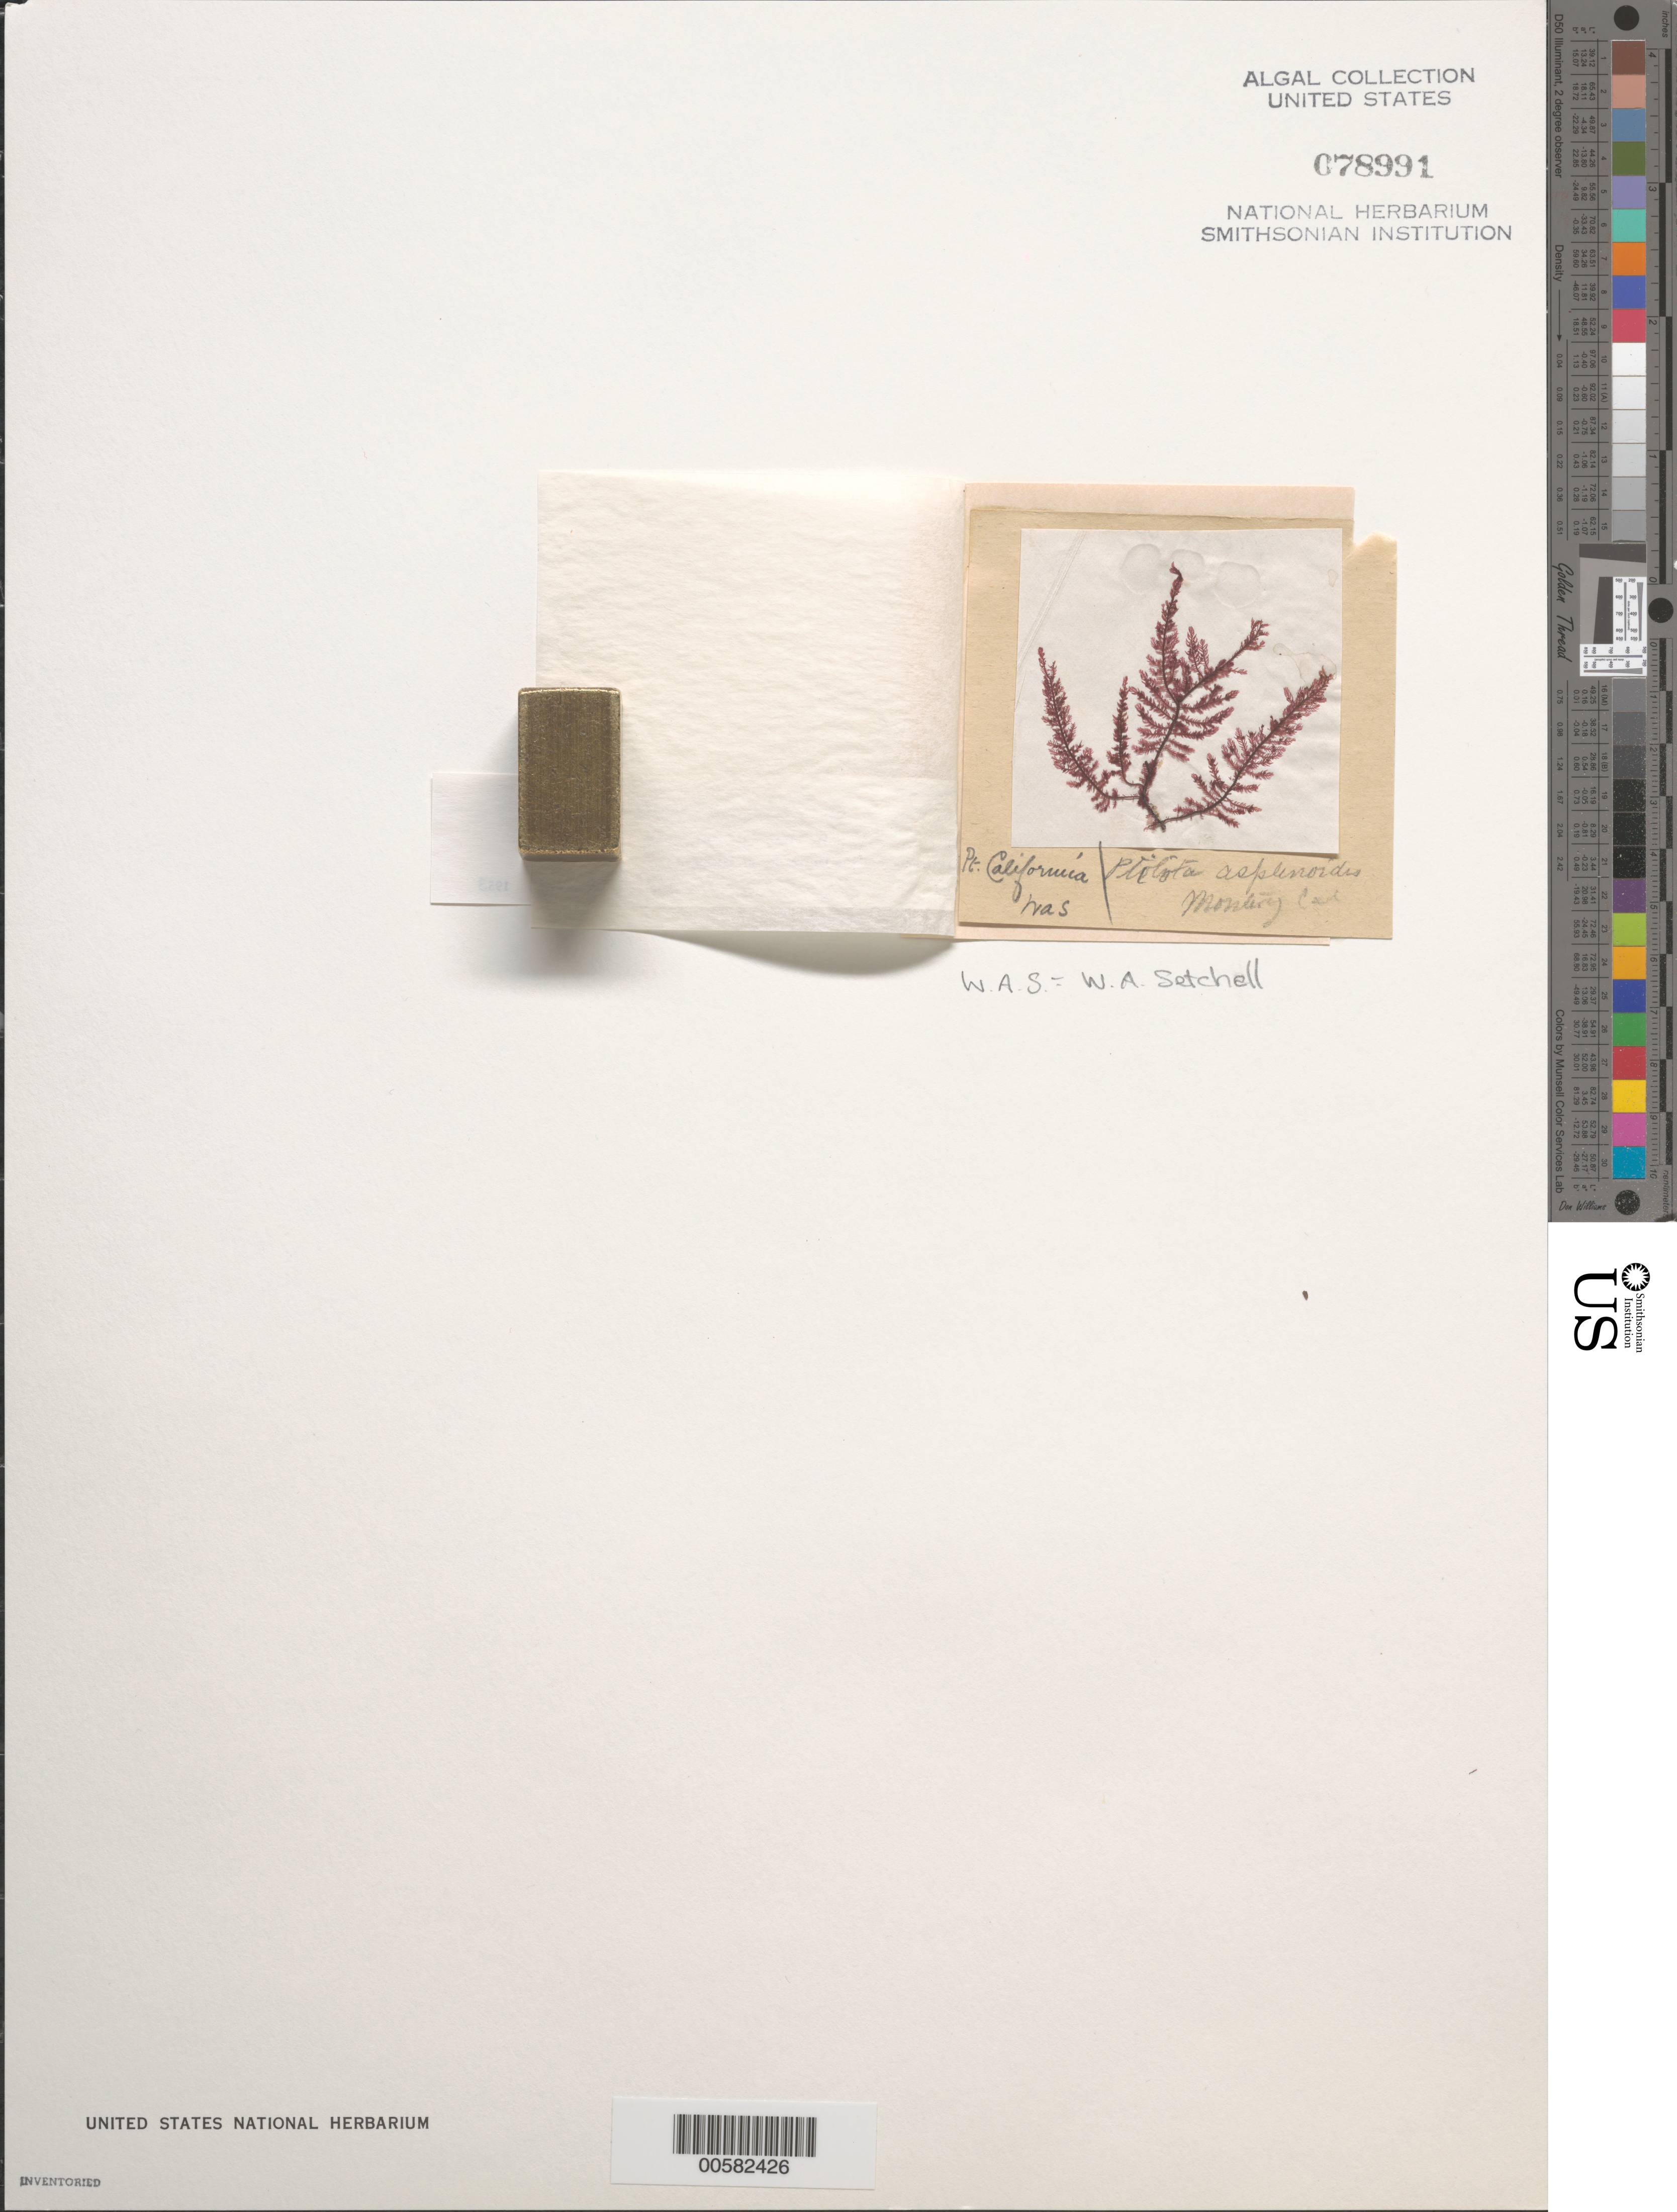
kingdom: Plantae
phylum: Rhodophyta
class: Florideophyceae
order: Ceramiales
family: Wrangeliaceae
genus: Ptilota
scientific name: Ptilota filicina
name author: J. Agardh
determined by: Newton, Linda M.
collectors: W. Setchell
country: United States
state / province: California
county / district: Monterey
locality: Monterey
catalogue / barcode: US 78991